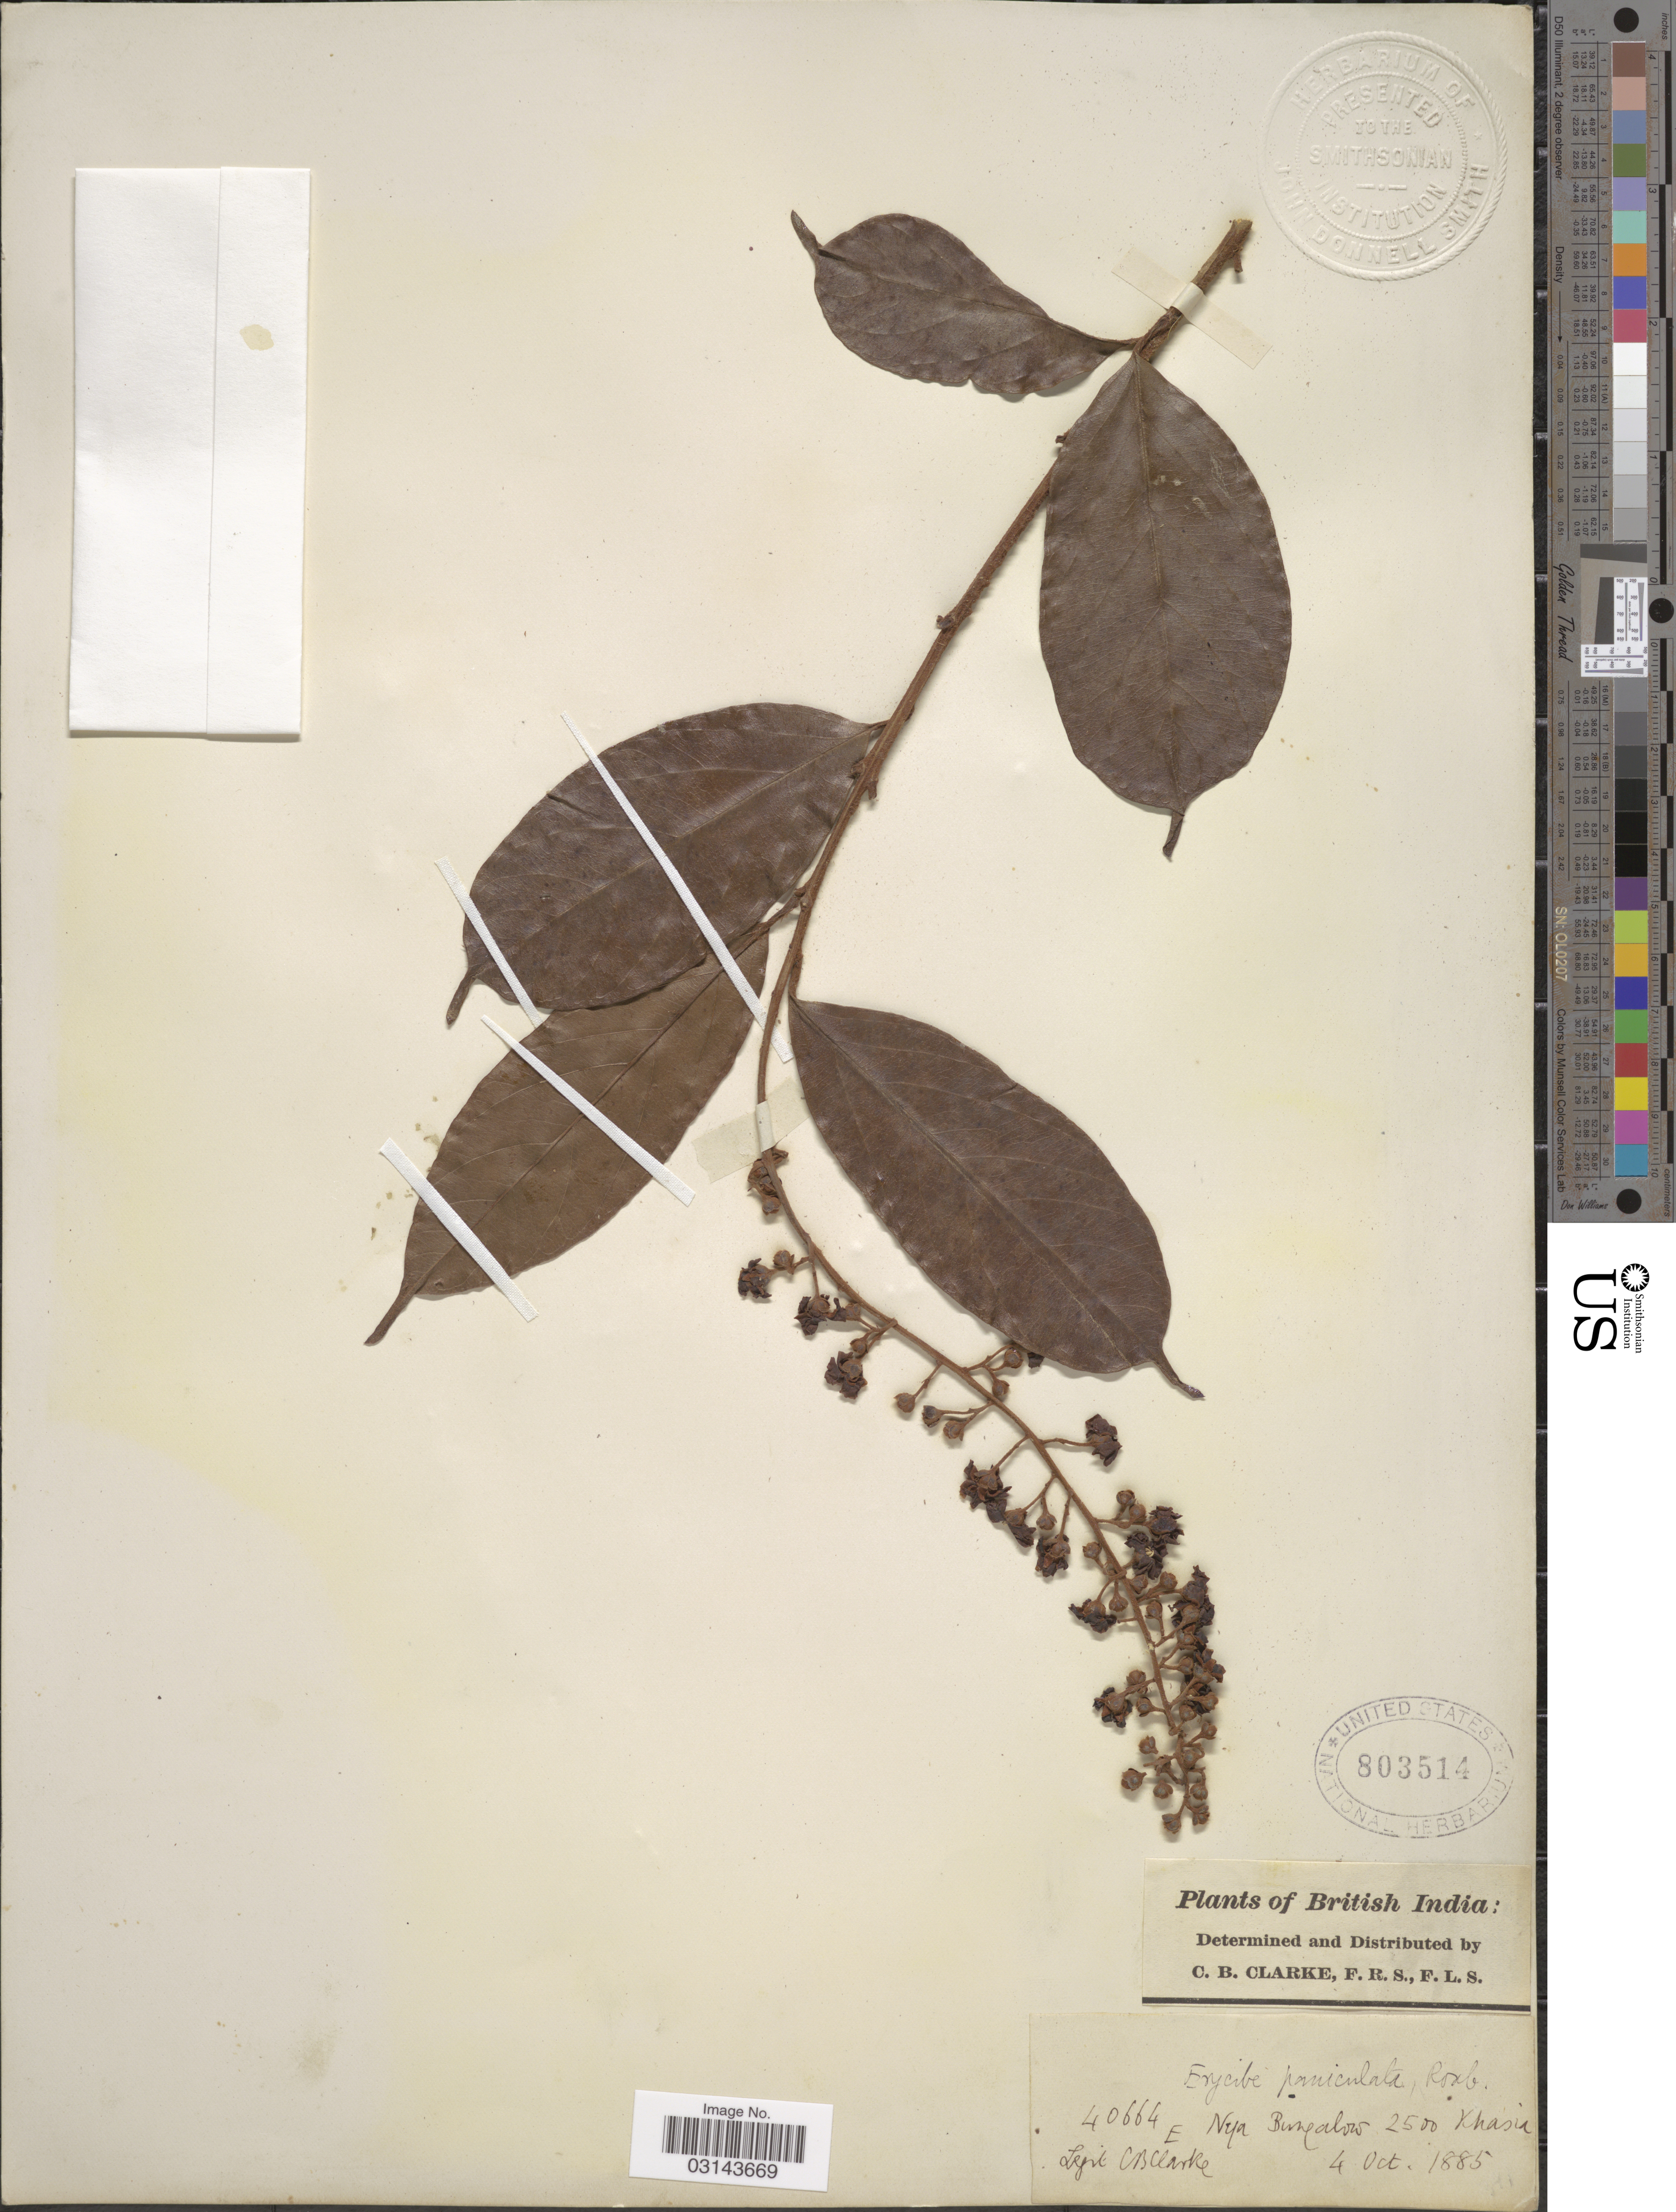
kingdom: Plantae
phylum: Tracheophyta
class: Magnoliopsida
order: Solanales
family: Convolvulaceae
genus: Erycibe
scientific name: Erycibe paniculata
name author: Roxb.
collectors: C. B. Clarke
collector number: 40664E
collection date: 1885-10-04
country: India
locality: British India. Nya Bungalow, Khasia.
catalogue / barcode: US 803514